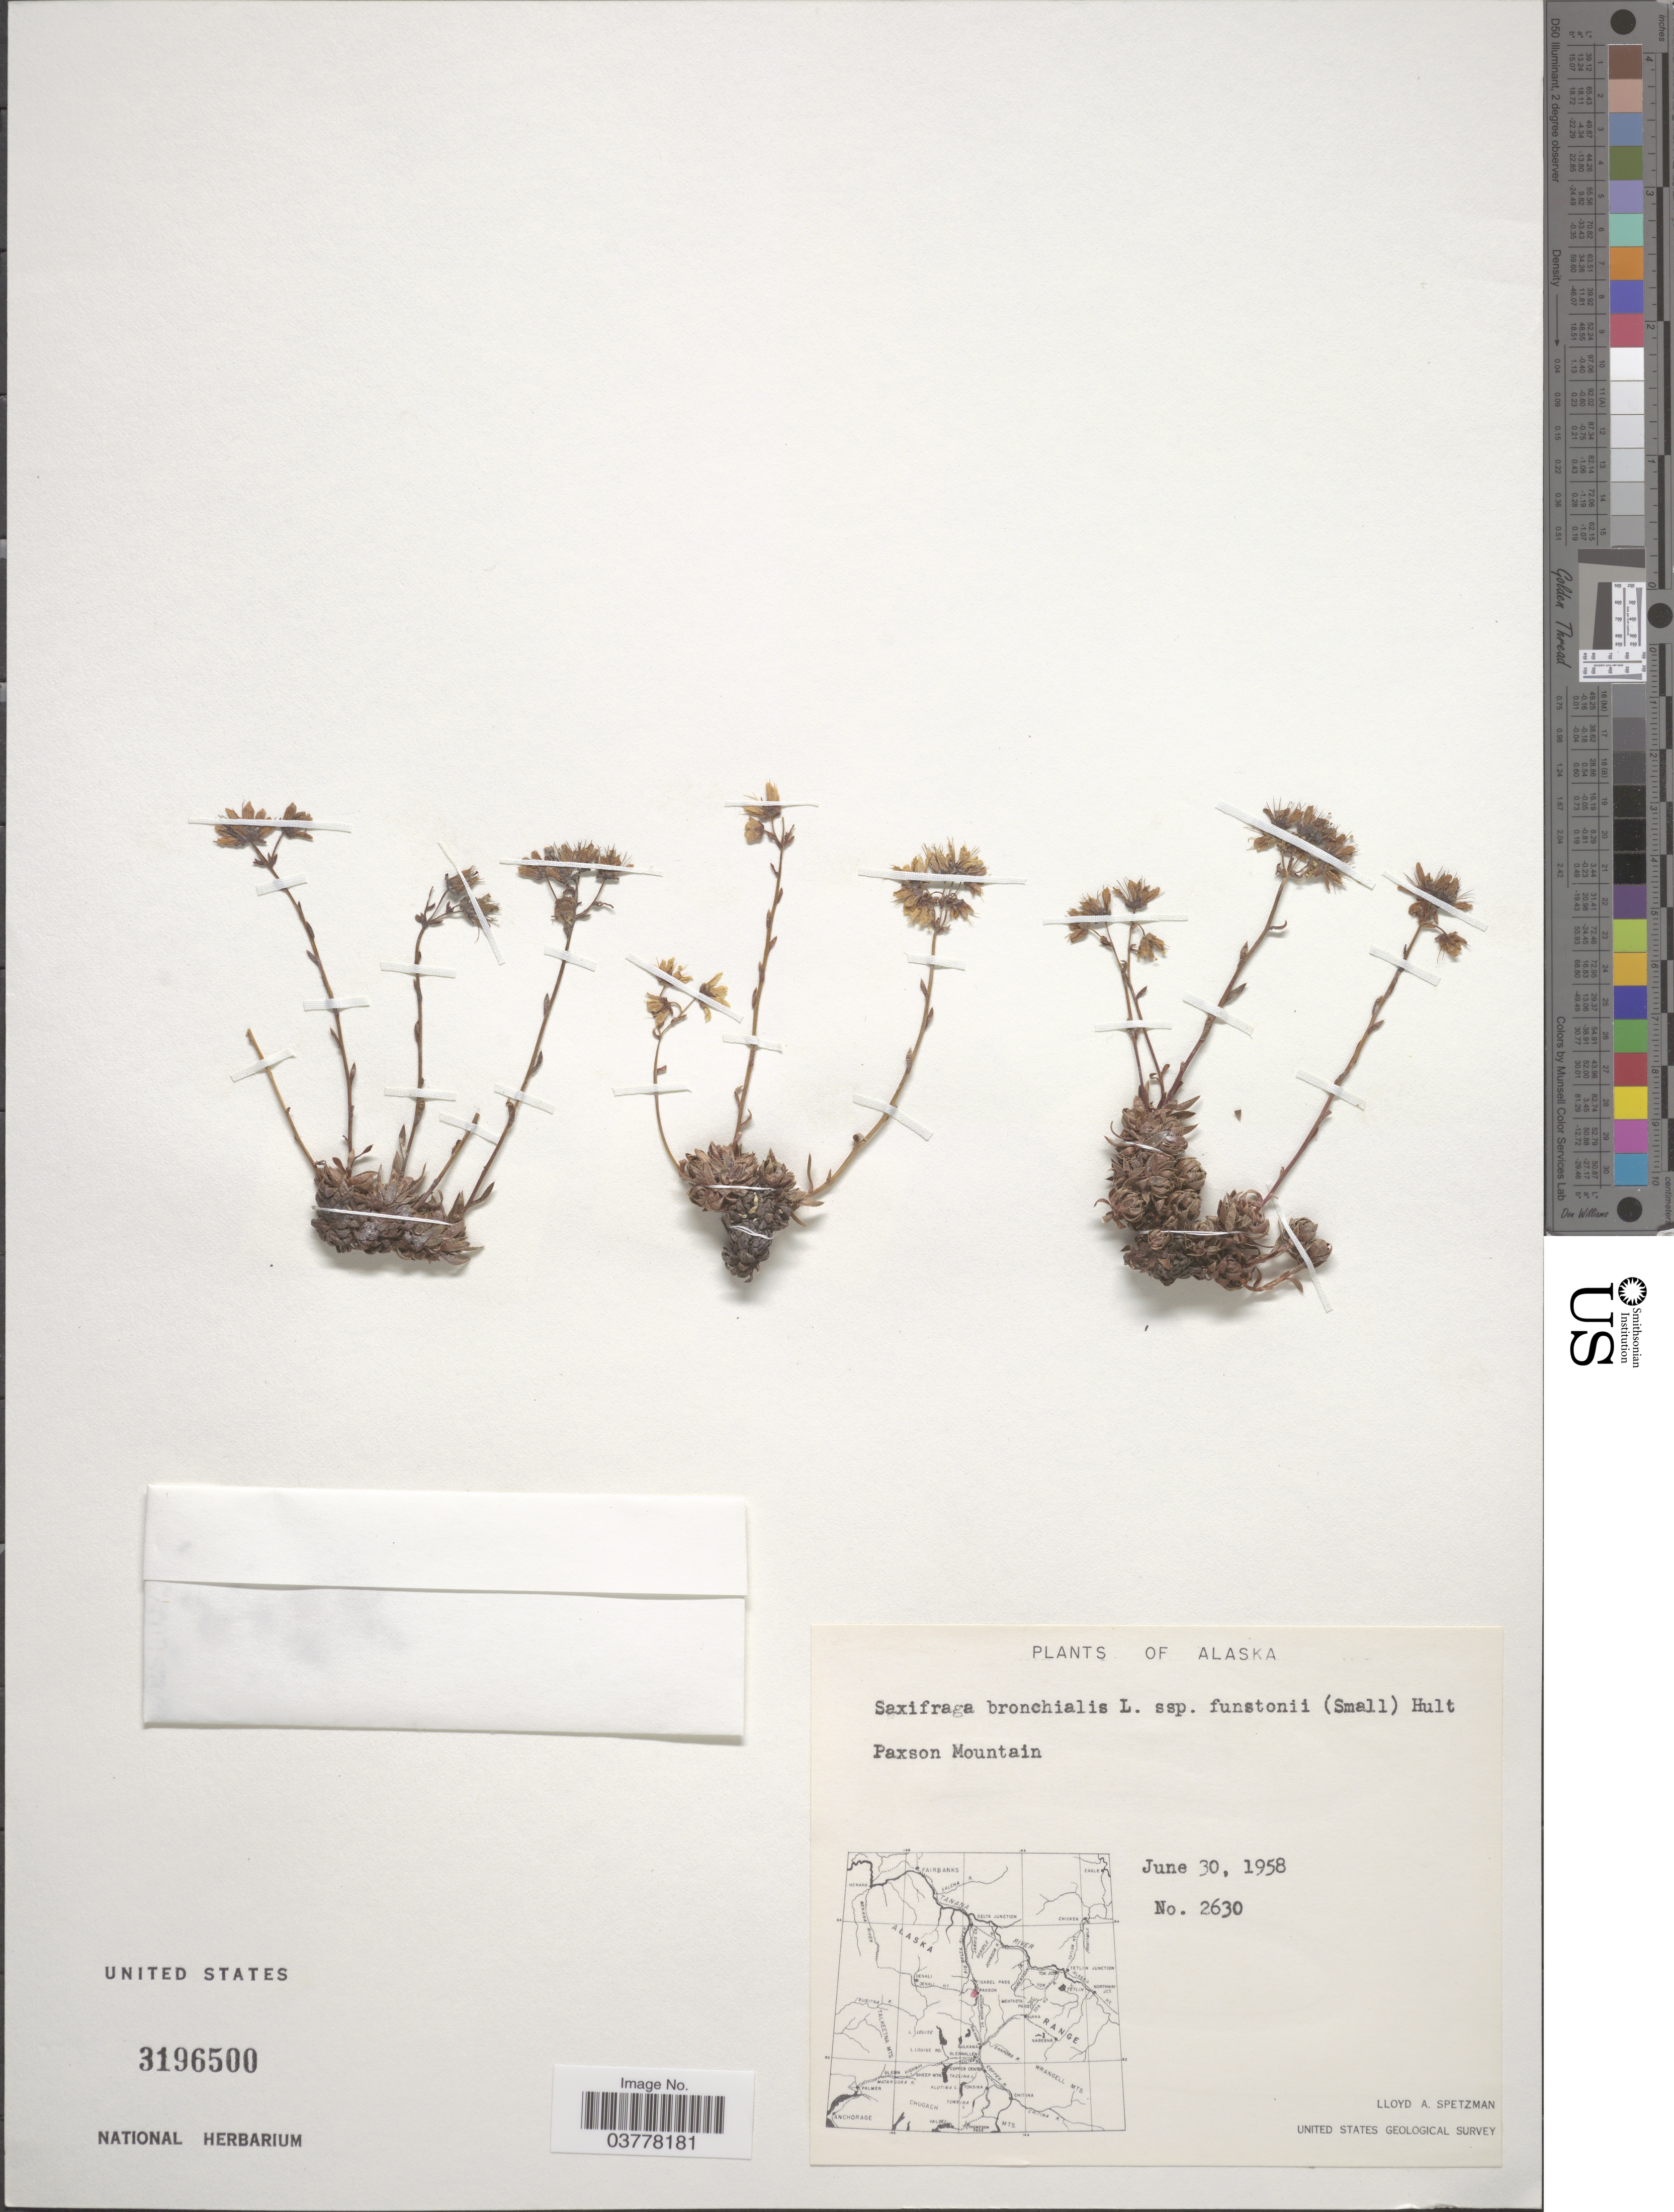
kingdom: Plantae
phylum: Tracheophyta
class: Magnoliopsida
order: Saxifragales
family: Saxifragaceae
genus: Saxifraga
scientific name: Saxifraga bronchialis subsp. funstonii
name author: (Small) Hultén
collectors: L. Spetzman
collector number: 2630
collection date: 1958-06-30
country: United States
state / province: Alaska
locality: Paxson Mountain.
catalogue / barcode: US 3196500